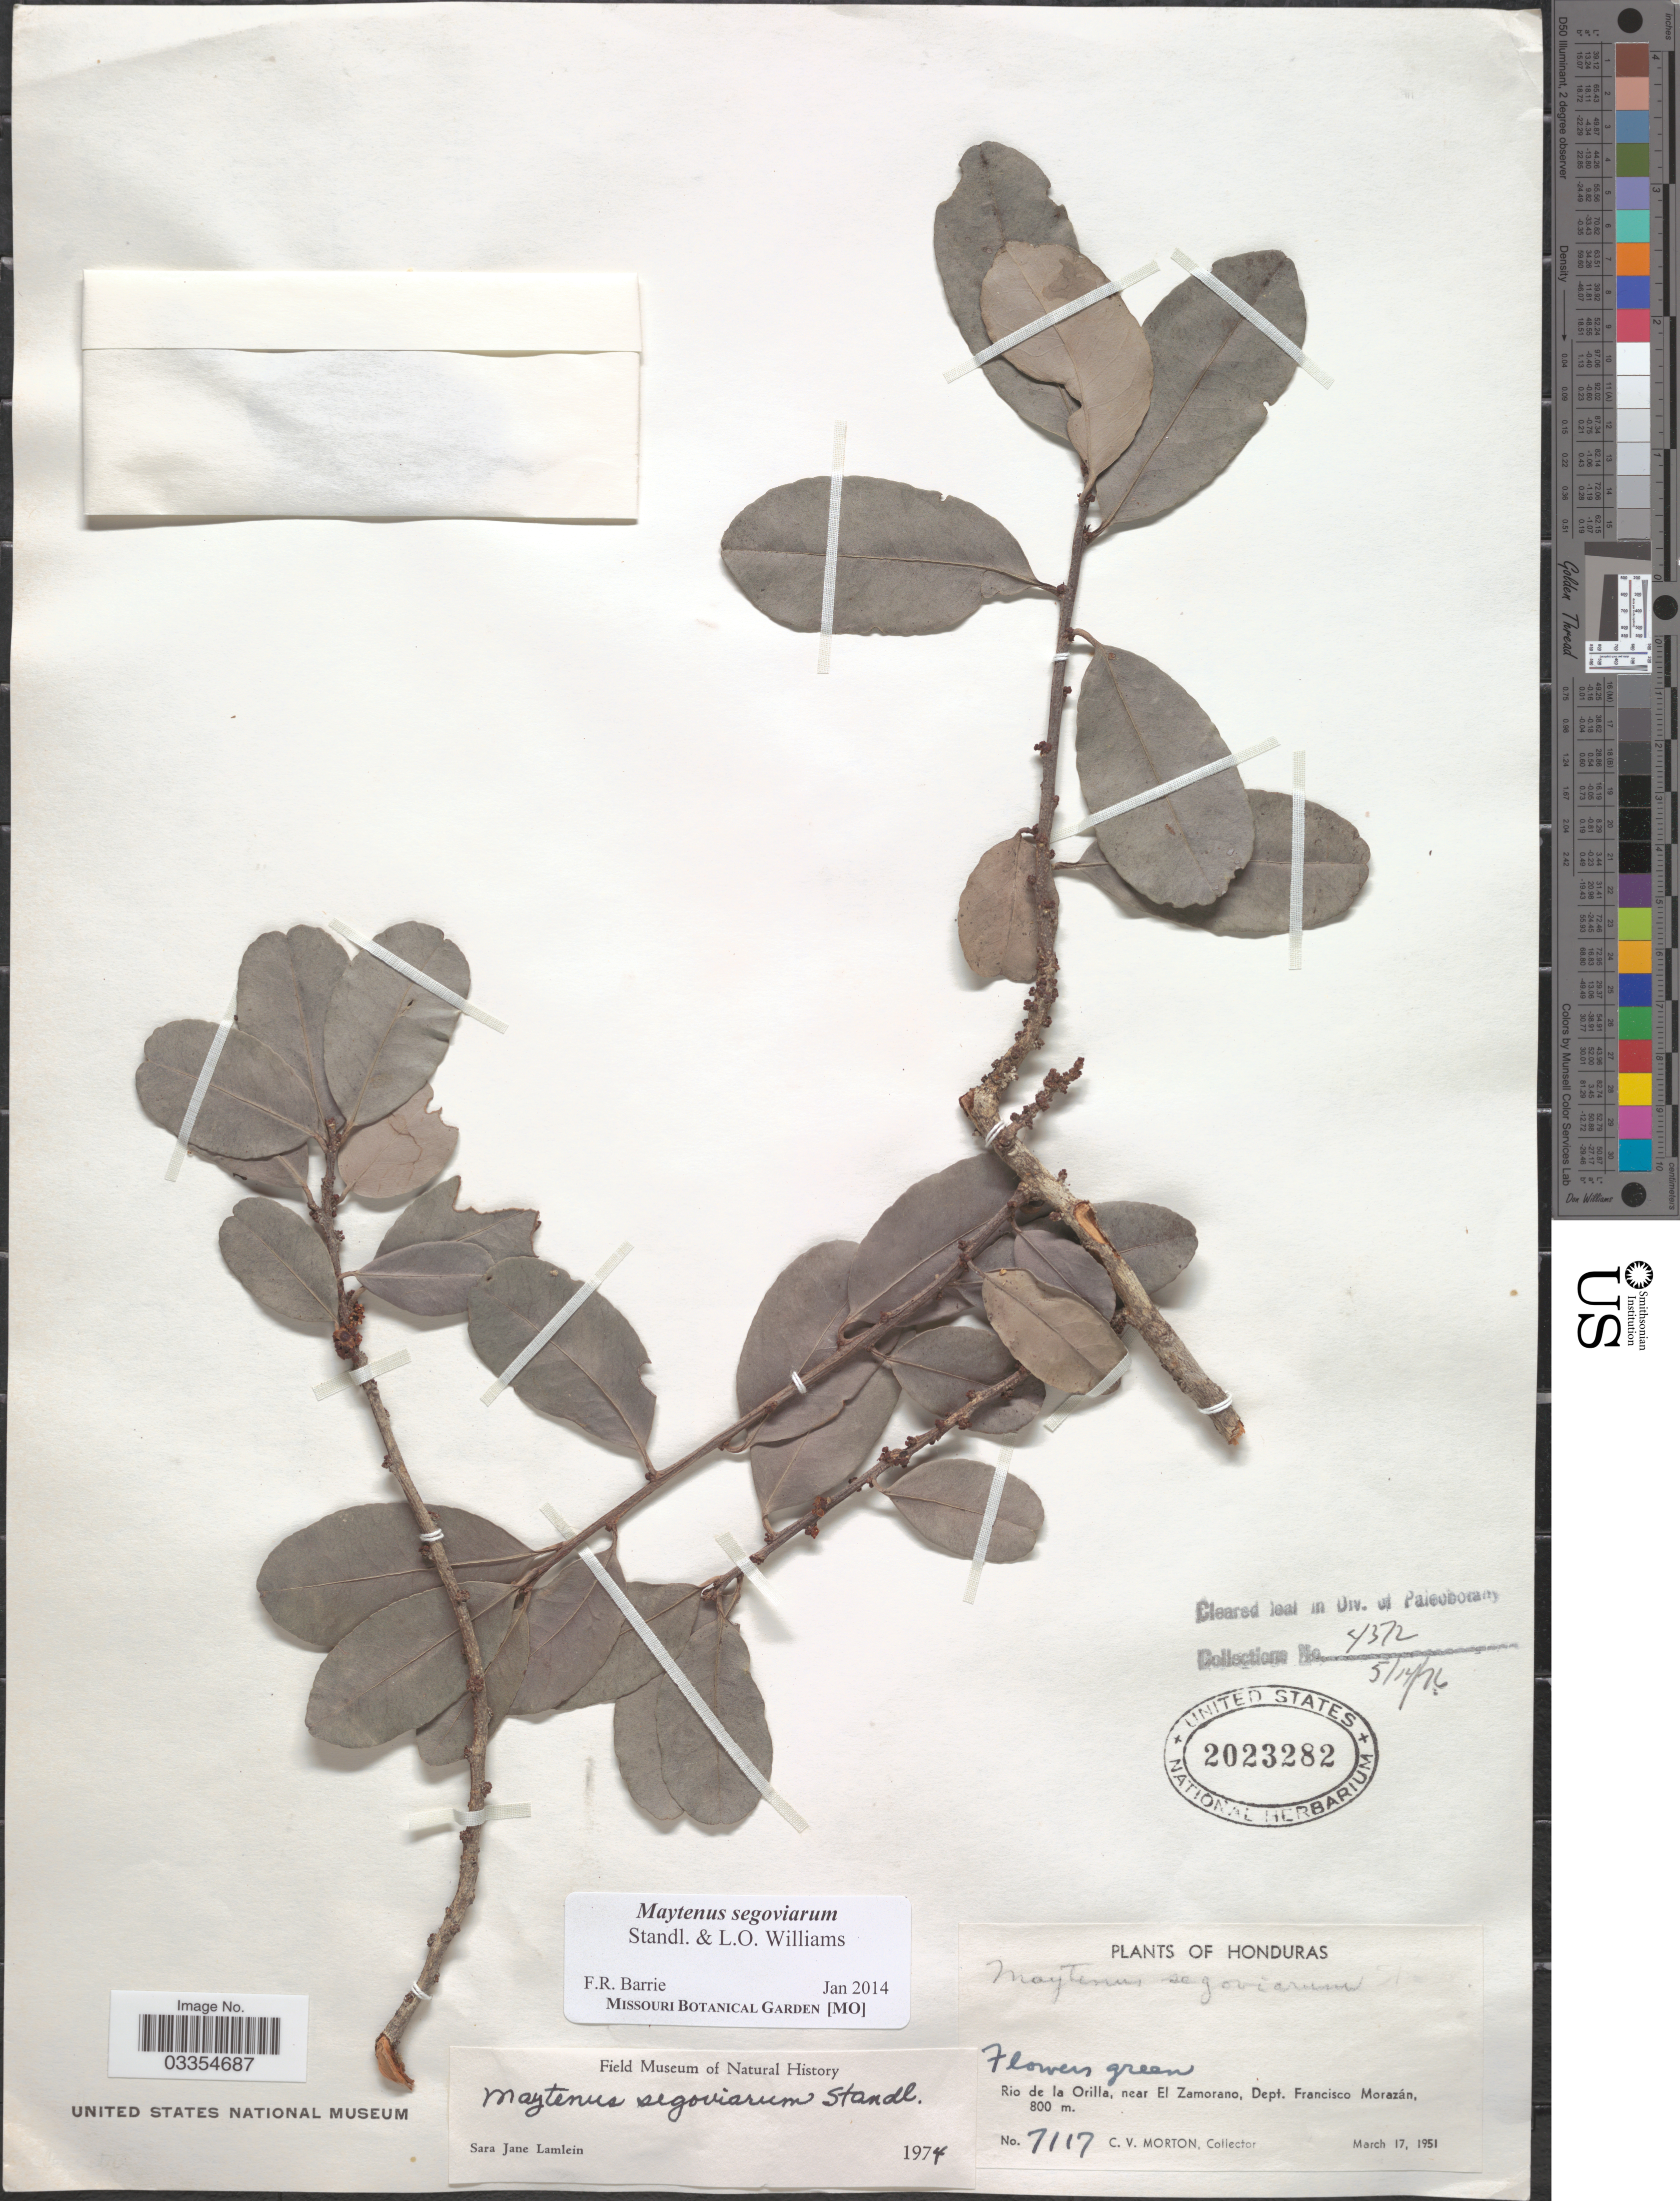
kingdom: Plantae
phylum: Tracheophyta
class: Magnoliopsida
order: Celastrales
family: Celastraceae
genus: Maytenus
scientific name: Maytenus segoviarum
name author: Standl. & L.O. Williams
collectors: C. V. Morton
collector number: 7117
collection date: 1951-03-17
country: Honduras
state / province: Fco. Morazán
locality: Rio de la Orilla, near El Zamorano, Dept. Francisco Morazán.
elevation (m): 800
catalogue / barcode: US 2023282